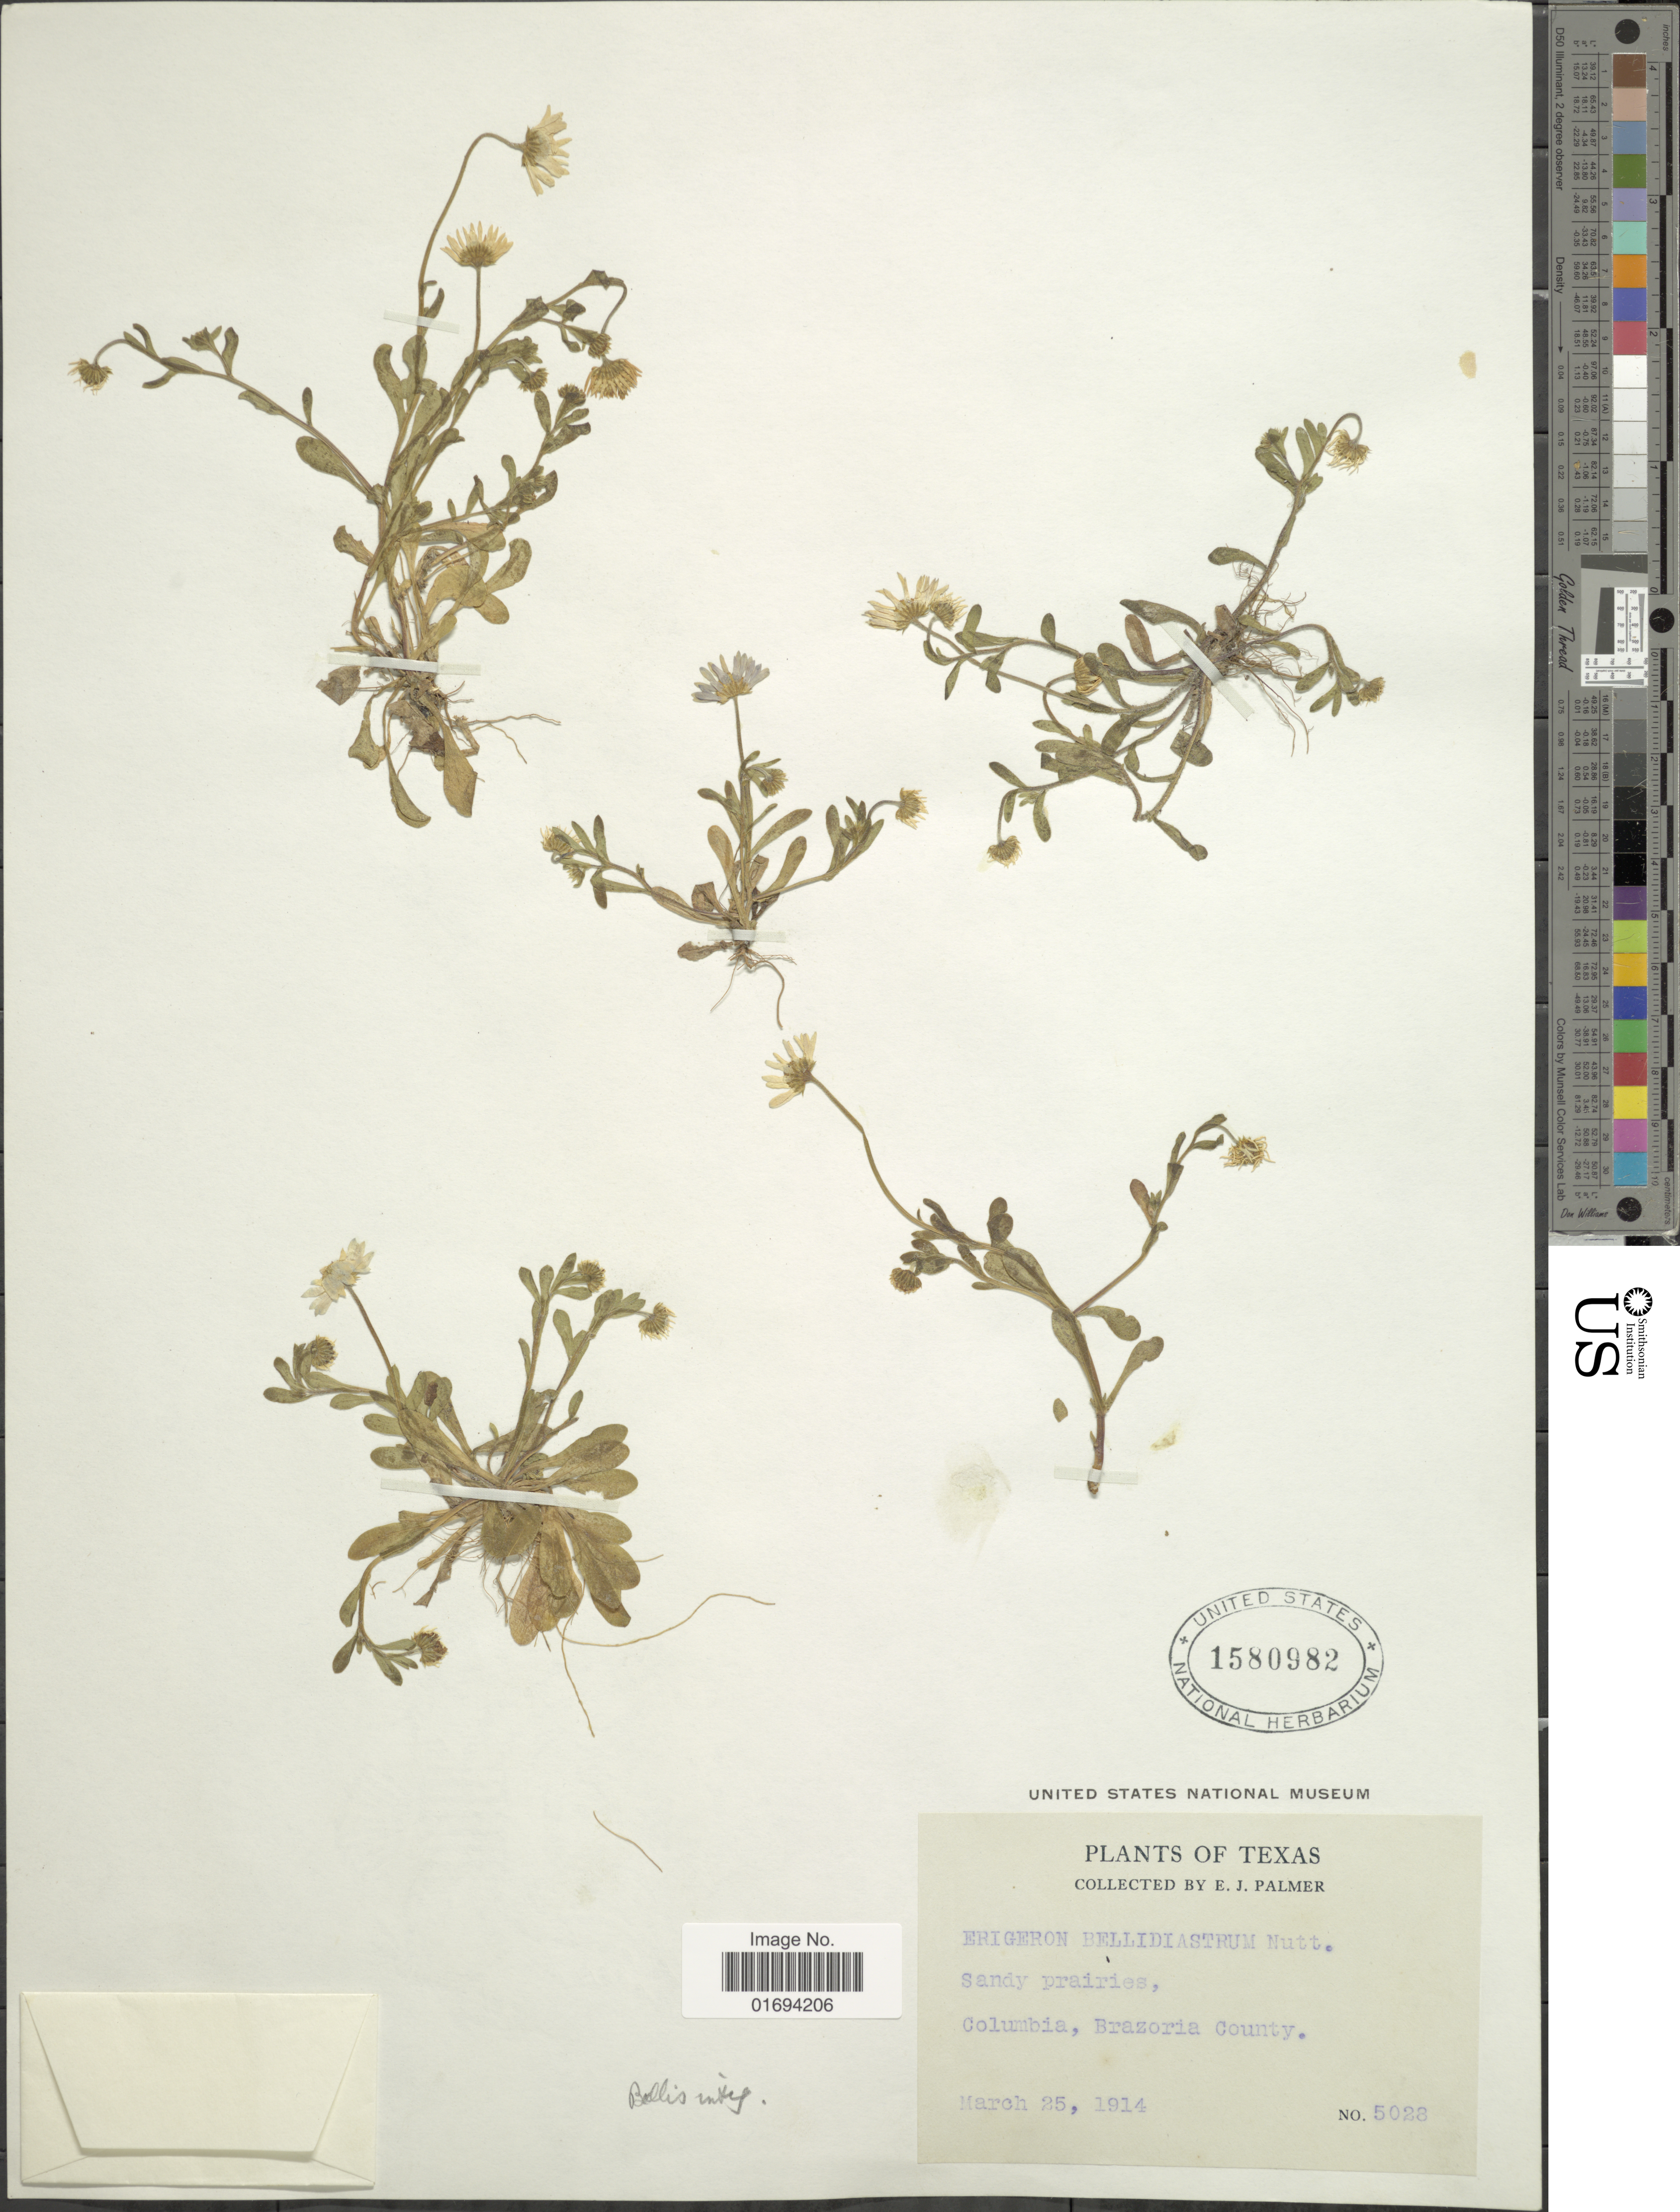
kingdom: Plantae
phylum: Tracheophyta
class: Magnoliopsida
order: Asterales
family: Asteraceae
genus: Astranthium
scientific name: Astranthium integrifolium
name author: (Michx.) Nutt.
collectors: E. J. Palmer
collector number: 5028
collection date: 1914-03-25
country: United States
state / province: Texas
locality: Columbia, Brazoria County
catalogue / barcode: US 1580982